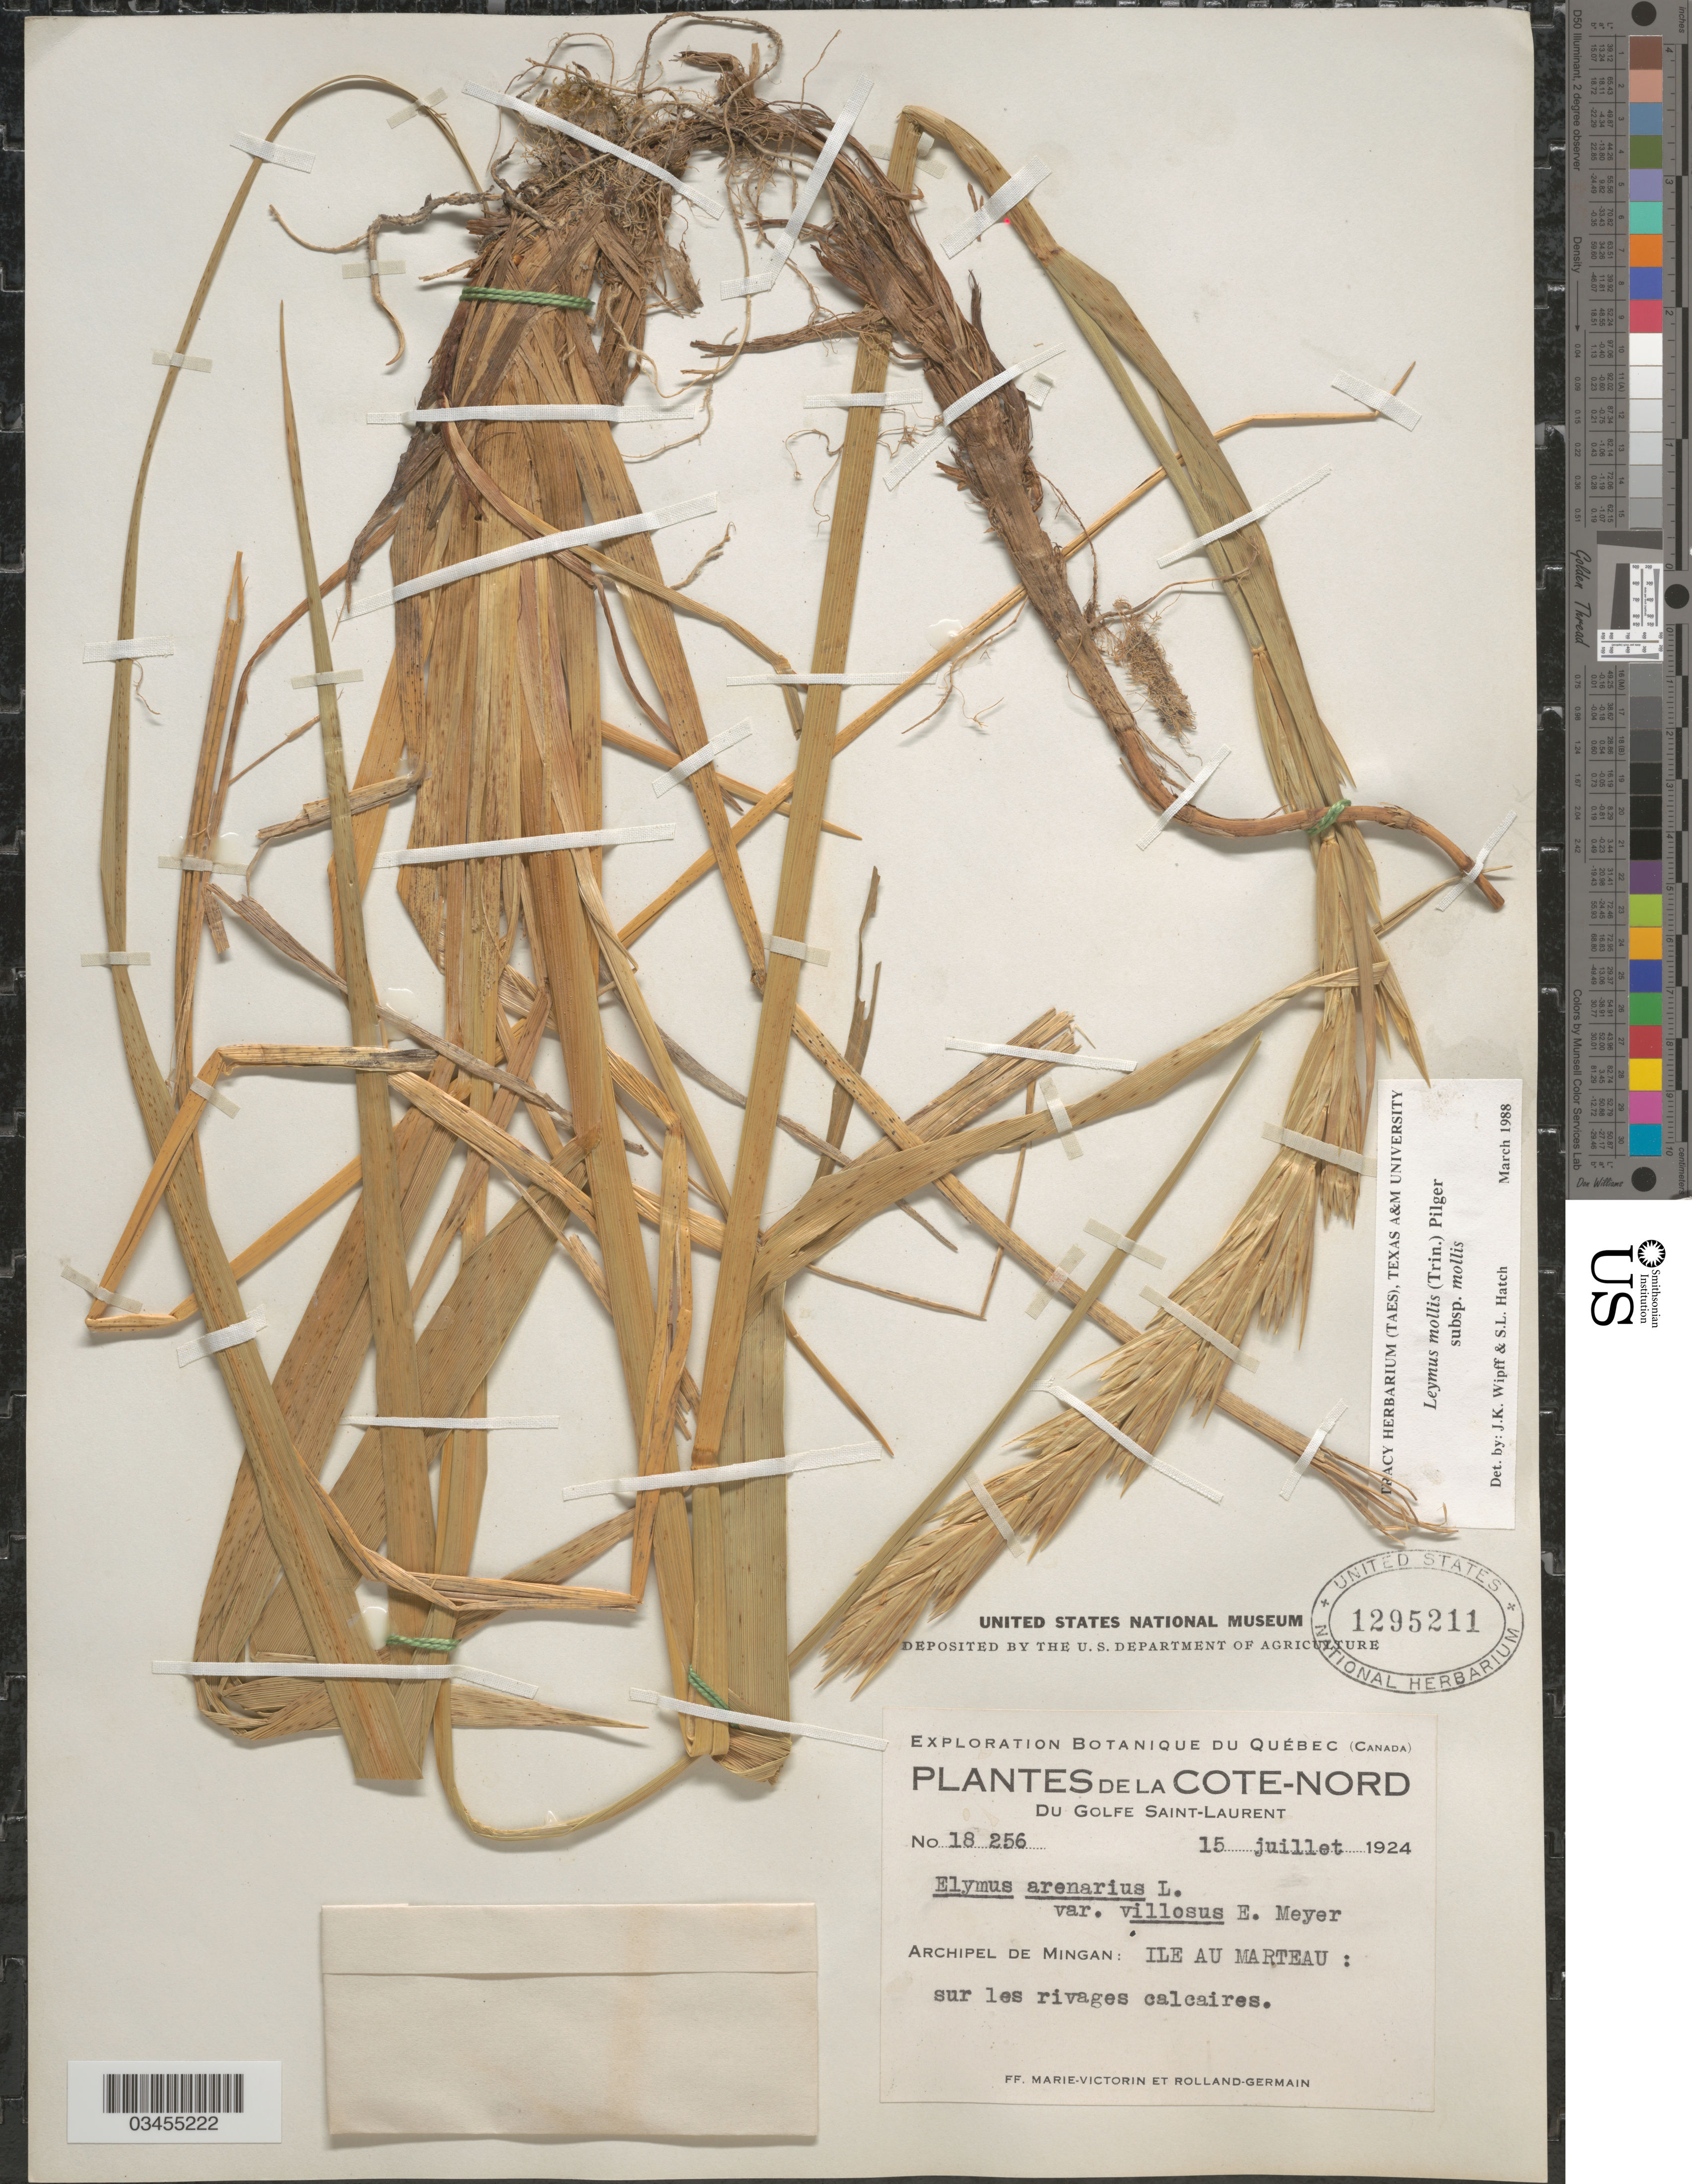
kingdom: Plantae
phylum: Tracheophyta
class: Liliopsida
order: Poales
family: Poaceae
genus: Leymus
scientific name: Leymus mollis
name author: (Trin.) Pilg.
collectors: F. Marie-Victorin & Rolland-Germain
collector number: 18256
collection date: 1924-07-15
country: Canada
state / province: Quebec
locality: Exploration Botanique de Québec (Canada). Cote-Nord. Du Golfe Saint-Laurent. Archipel de Mingan: Ile au Marteau: sur les rivages calcaires.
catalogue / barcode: US 1295211